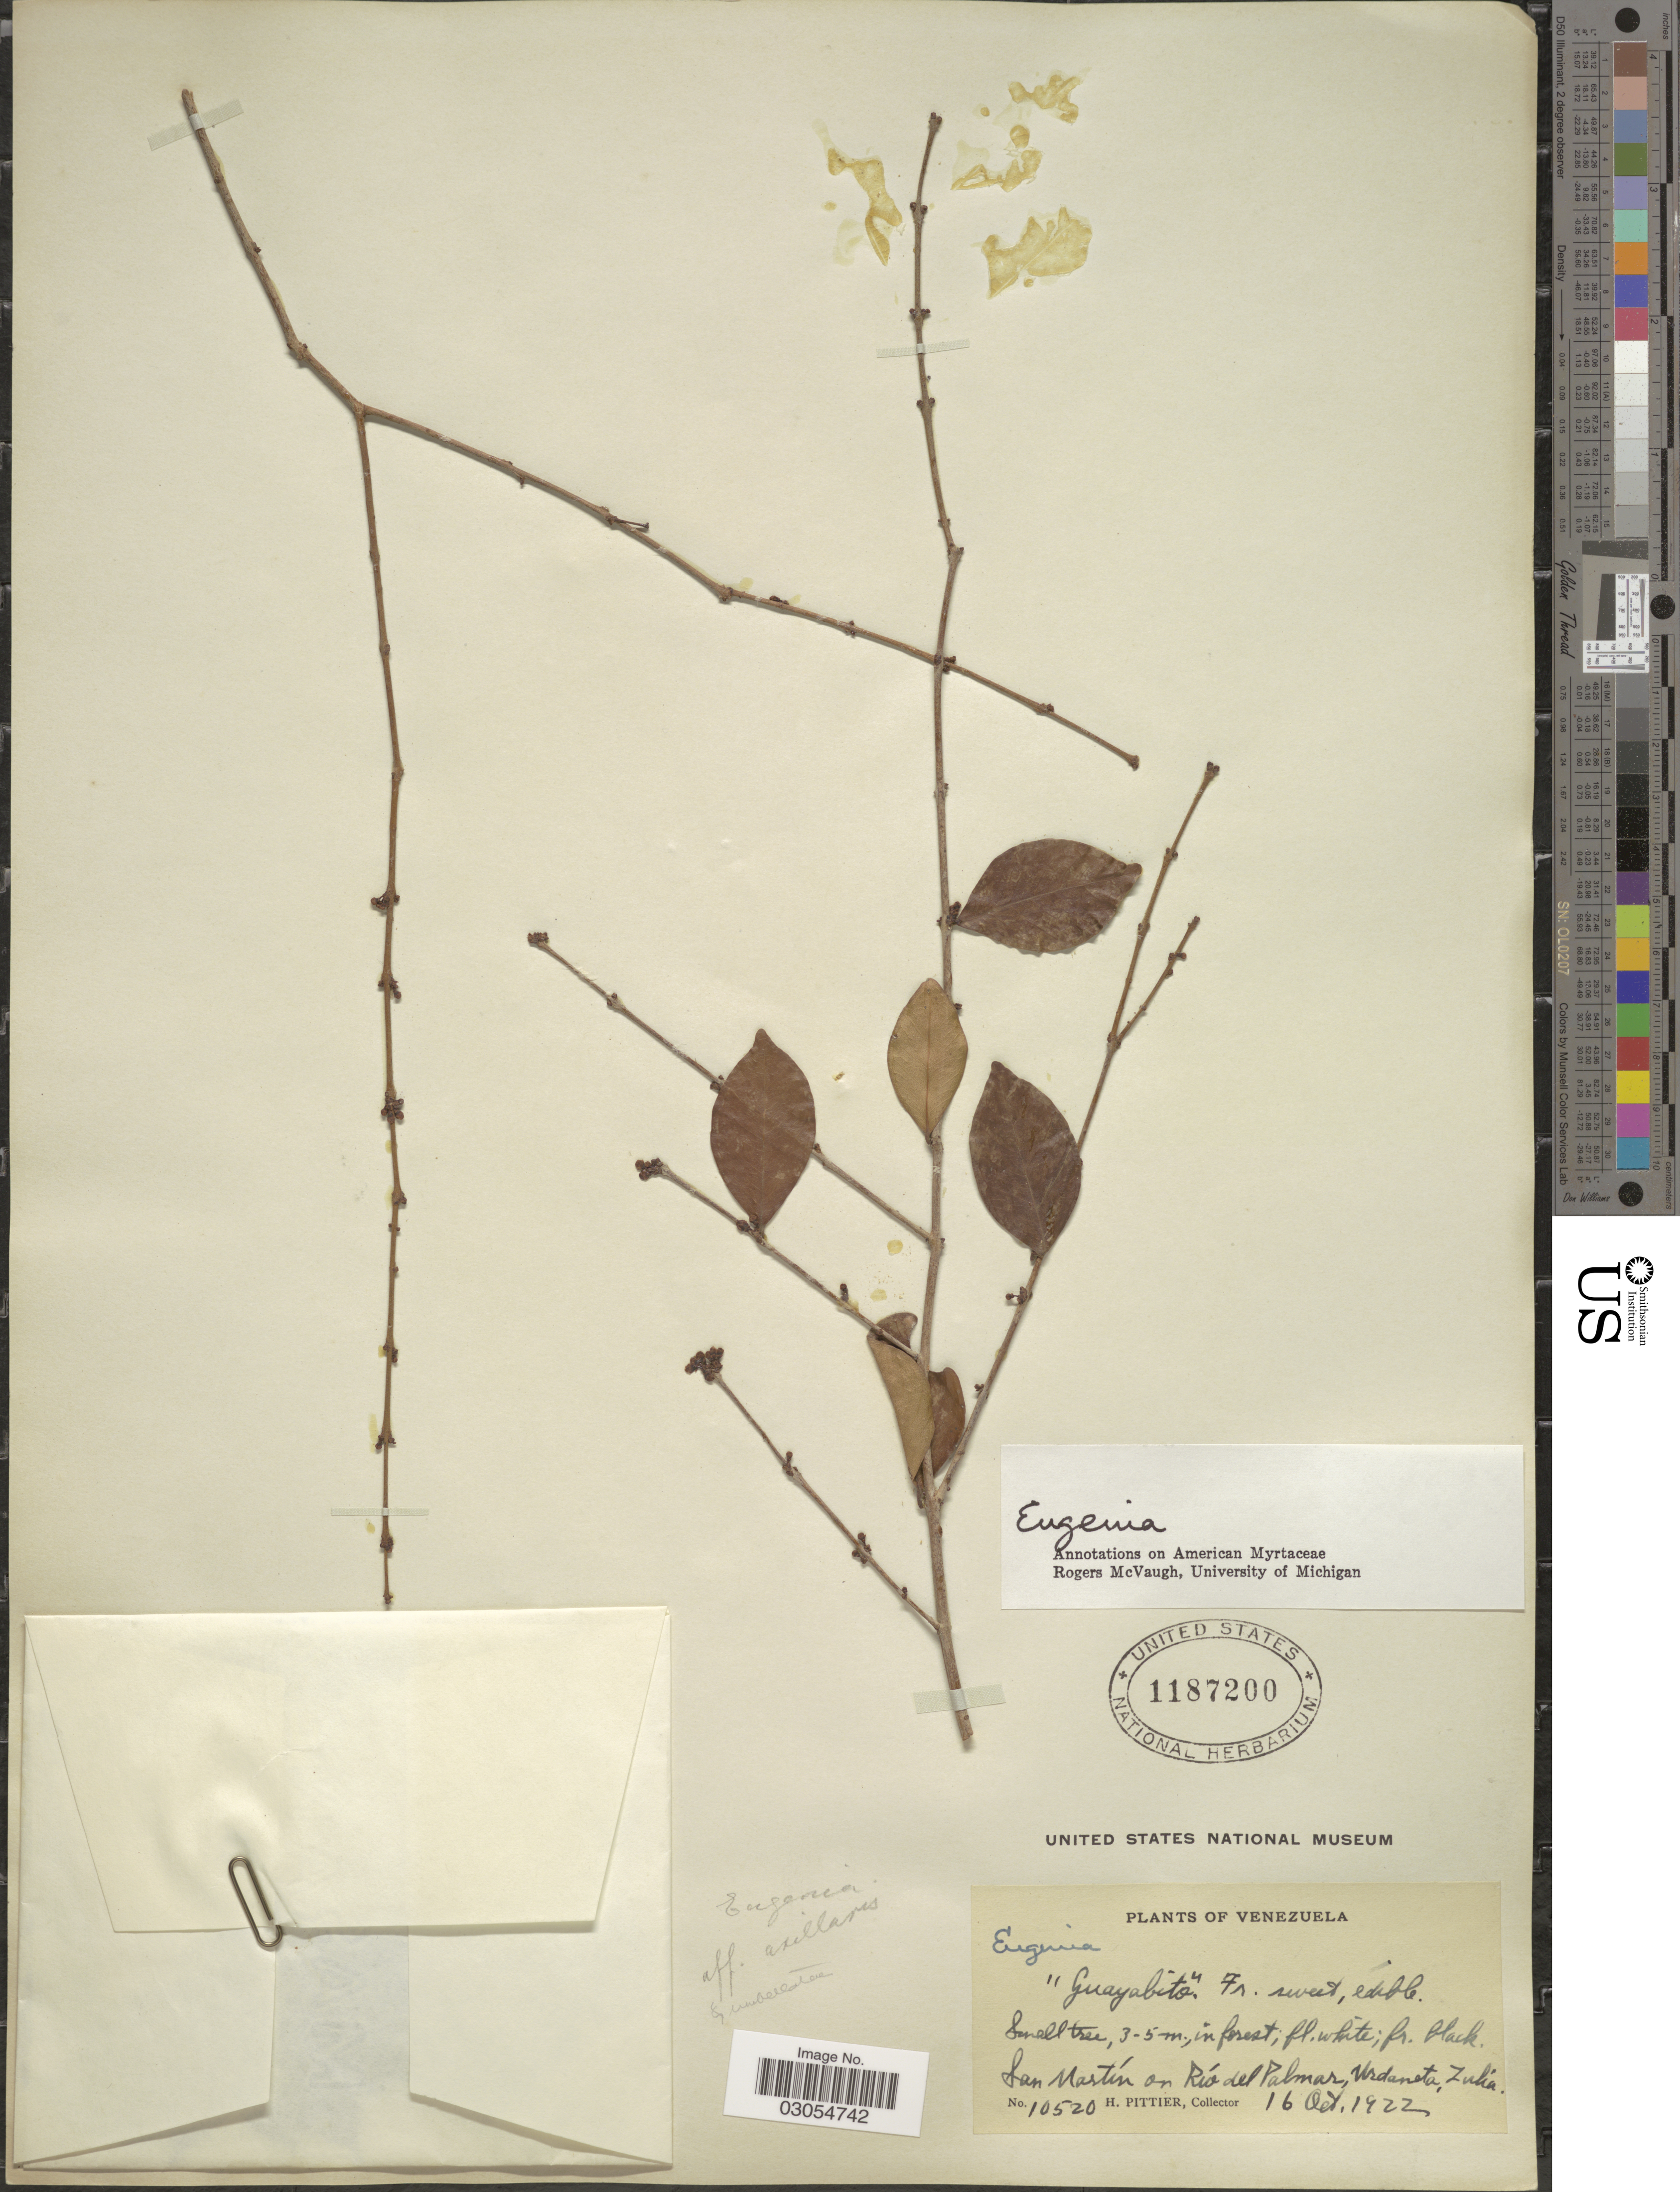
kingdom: Plantae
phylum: Tracheophyta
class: Magnoliopsida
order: Myrtales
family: Myrtaceae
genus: Eugenia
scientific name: Eugenia sp.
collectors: H. F. Pittier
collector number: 10520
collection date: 1922-10-16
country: Venezuela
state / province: Zulia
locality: San Martín on Río del Palmar, Urdaneta.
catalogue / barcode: US 1187200